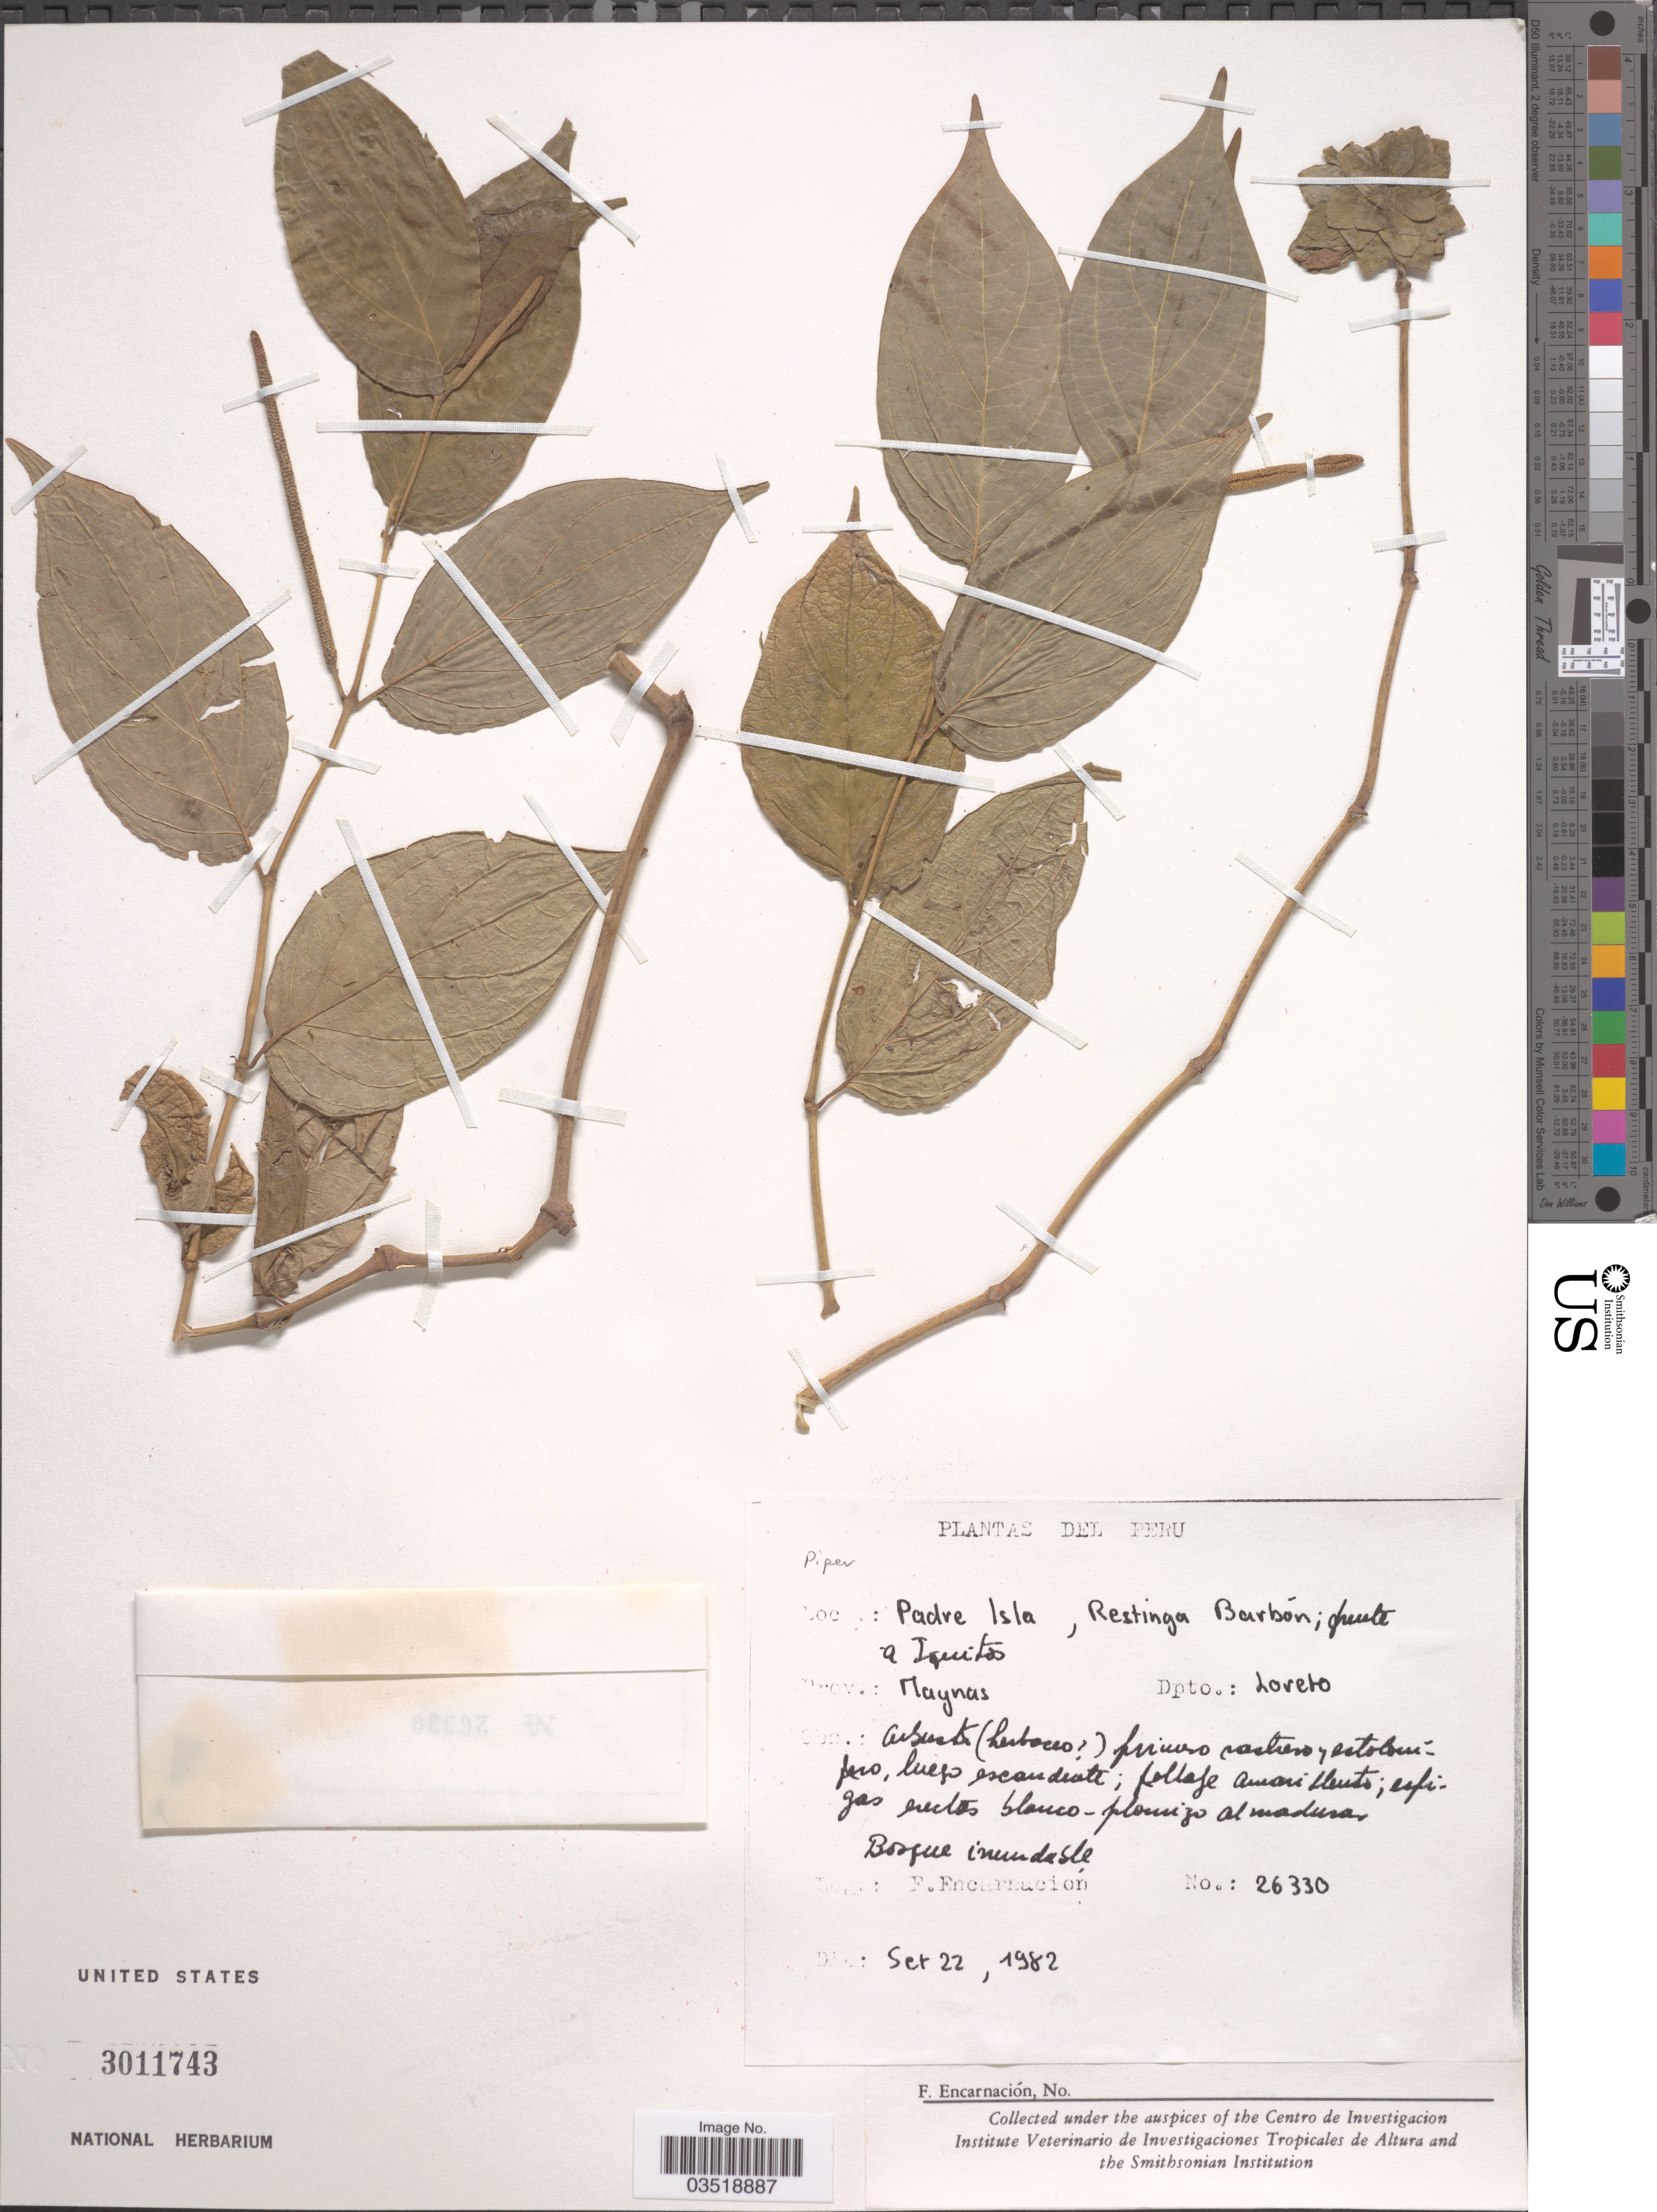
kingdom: Plantae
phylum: Tracheophyta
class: Magnoliopsida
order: Piperales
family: Piperaceae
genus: Piper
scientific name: Piper sp.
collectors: F. Encarnación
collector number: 26330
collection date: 1982-09-22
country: Peru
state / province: Loreto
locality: Padre Isla, Restinga Barbón; frente a Iquito. Prov.: Maynas. Dpto.: Loreto.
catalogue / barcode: US 3011743